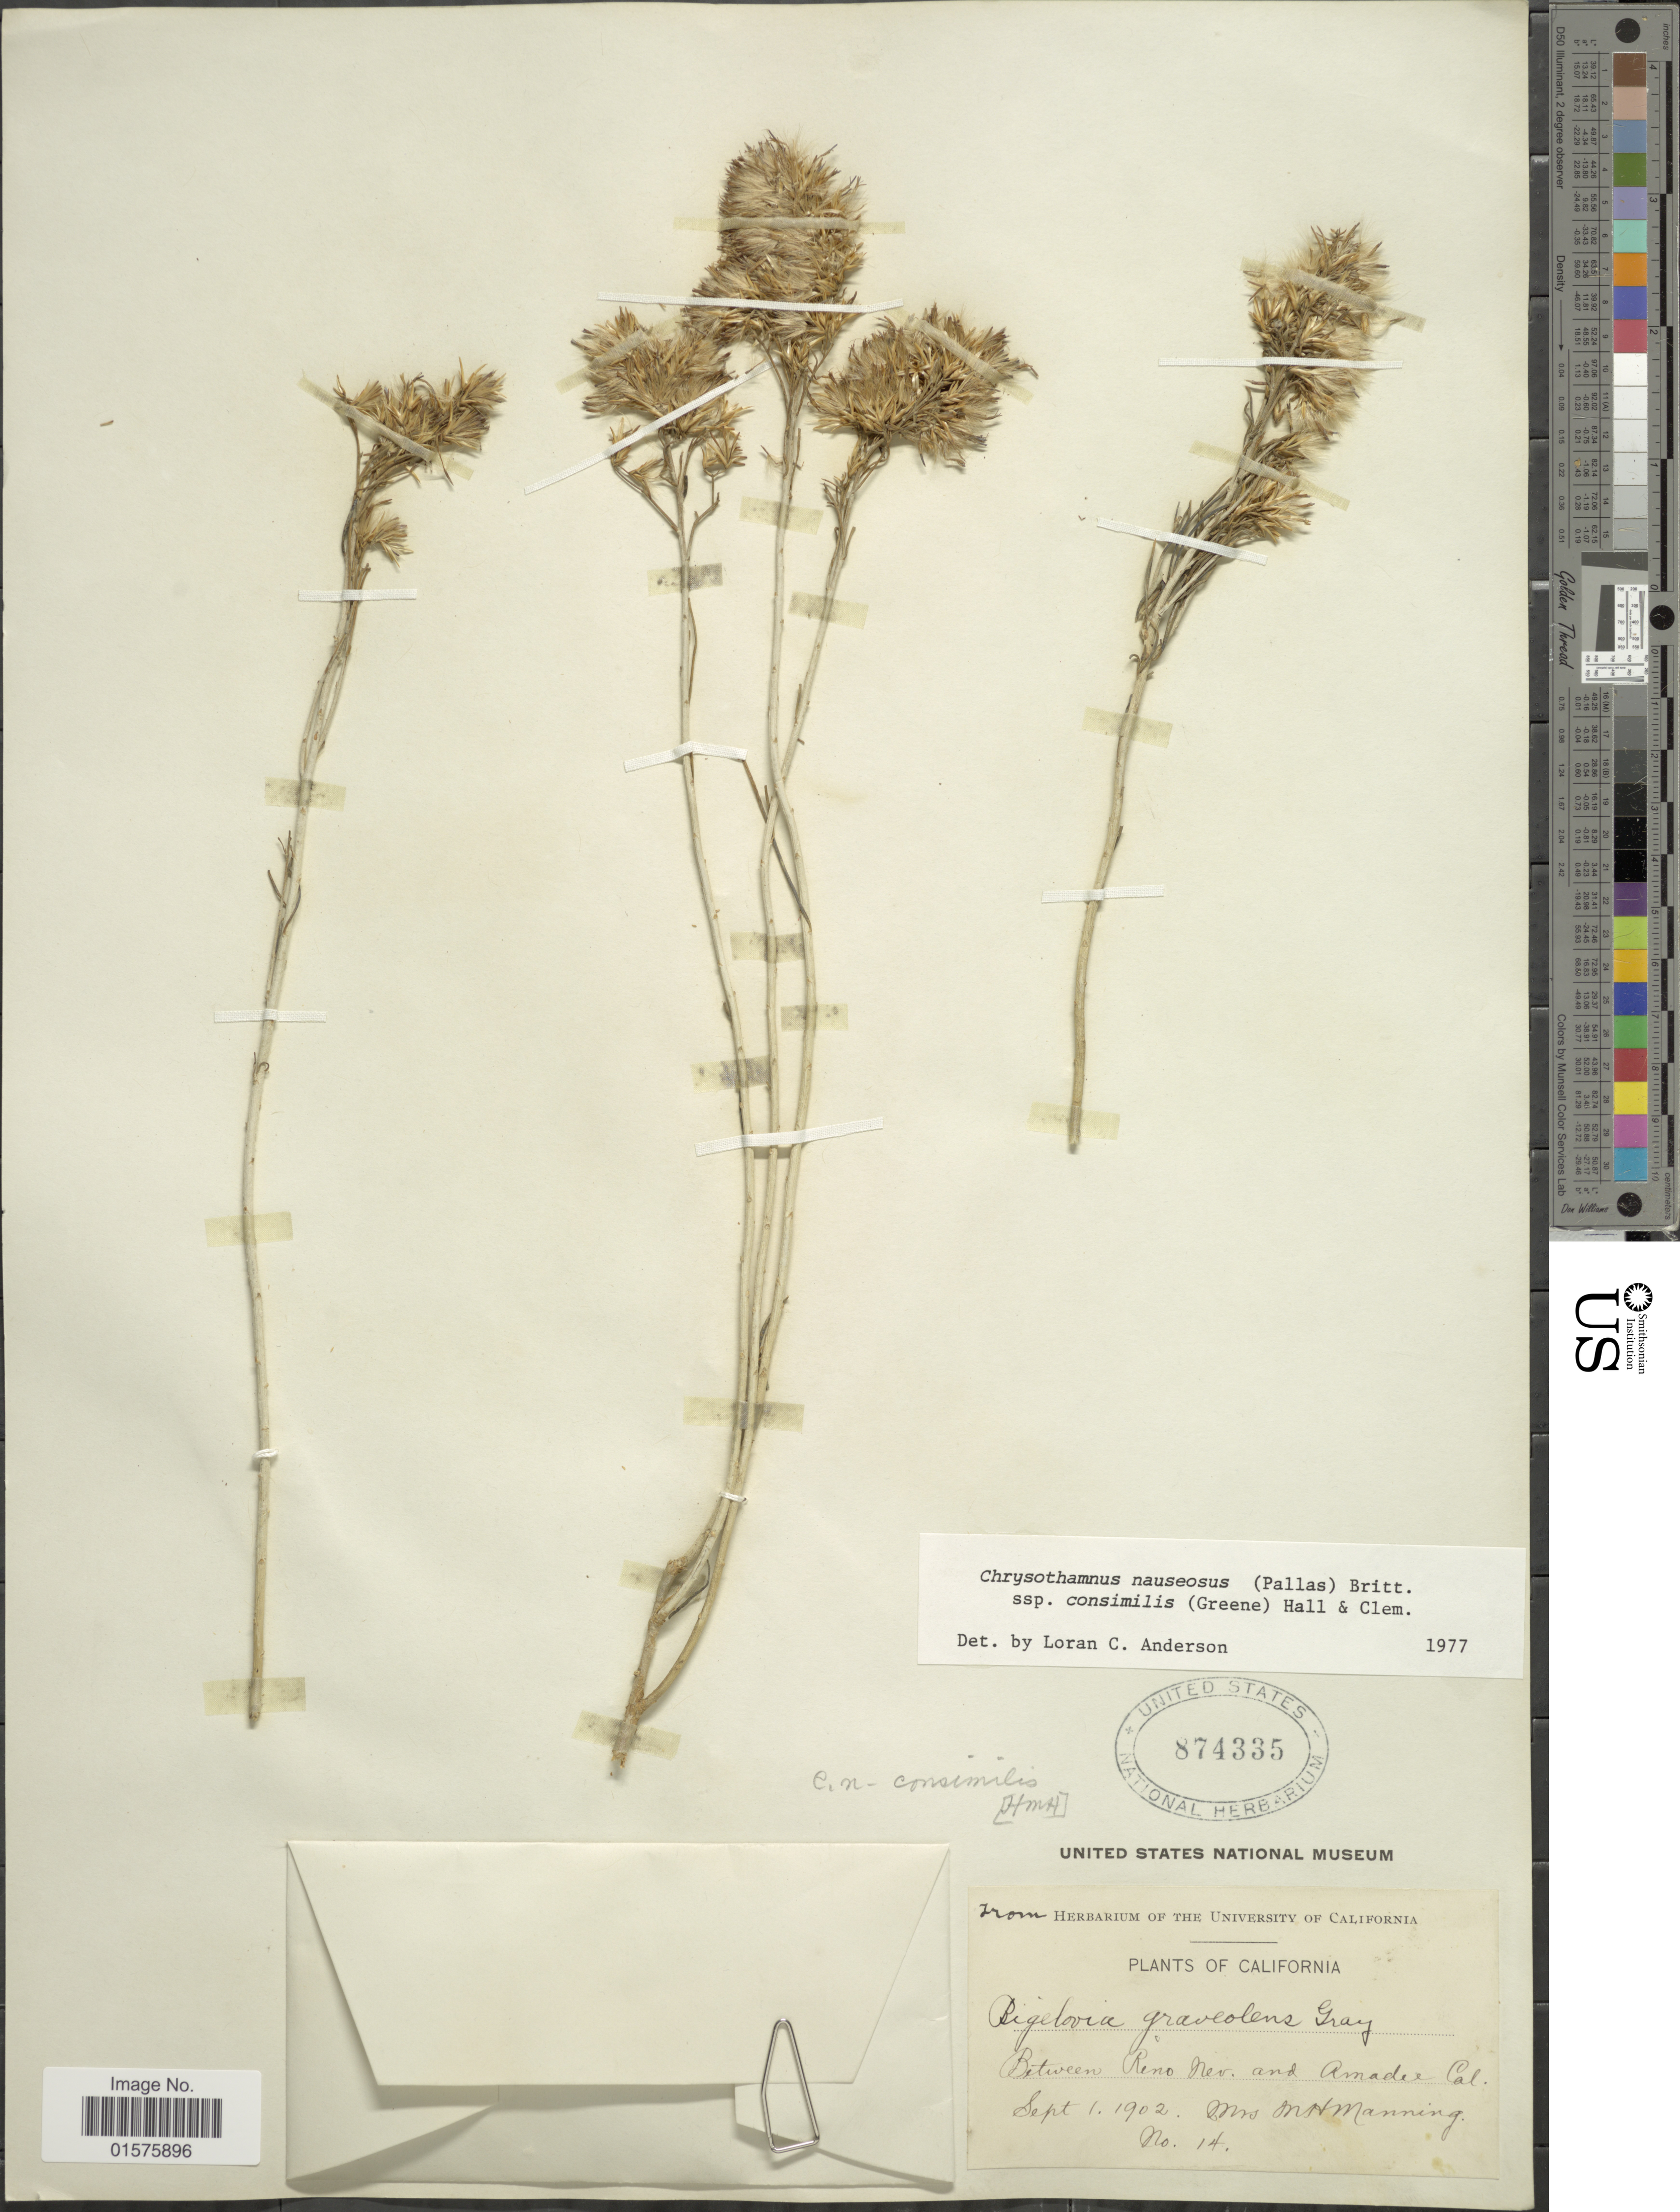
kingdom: Plantae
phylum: Tracheophyta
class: Magnoliopsida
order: Asterales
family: Asteraceae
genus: Ericameria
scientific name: Ericameria nauseosa var. oreophila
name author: (A. Nelson) G.L. Nesom & G.I. Baird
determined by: Urbatsch, Lowell E., Curator (LSU), Louisiana State University (UNITED STATES)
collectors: M. Manning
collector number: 14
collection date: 1902-09-01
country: United States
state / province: California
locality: Between Reno Nev. and Amadee.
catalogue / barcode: US 874335